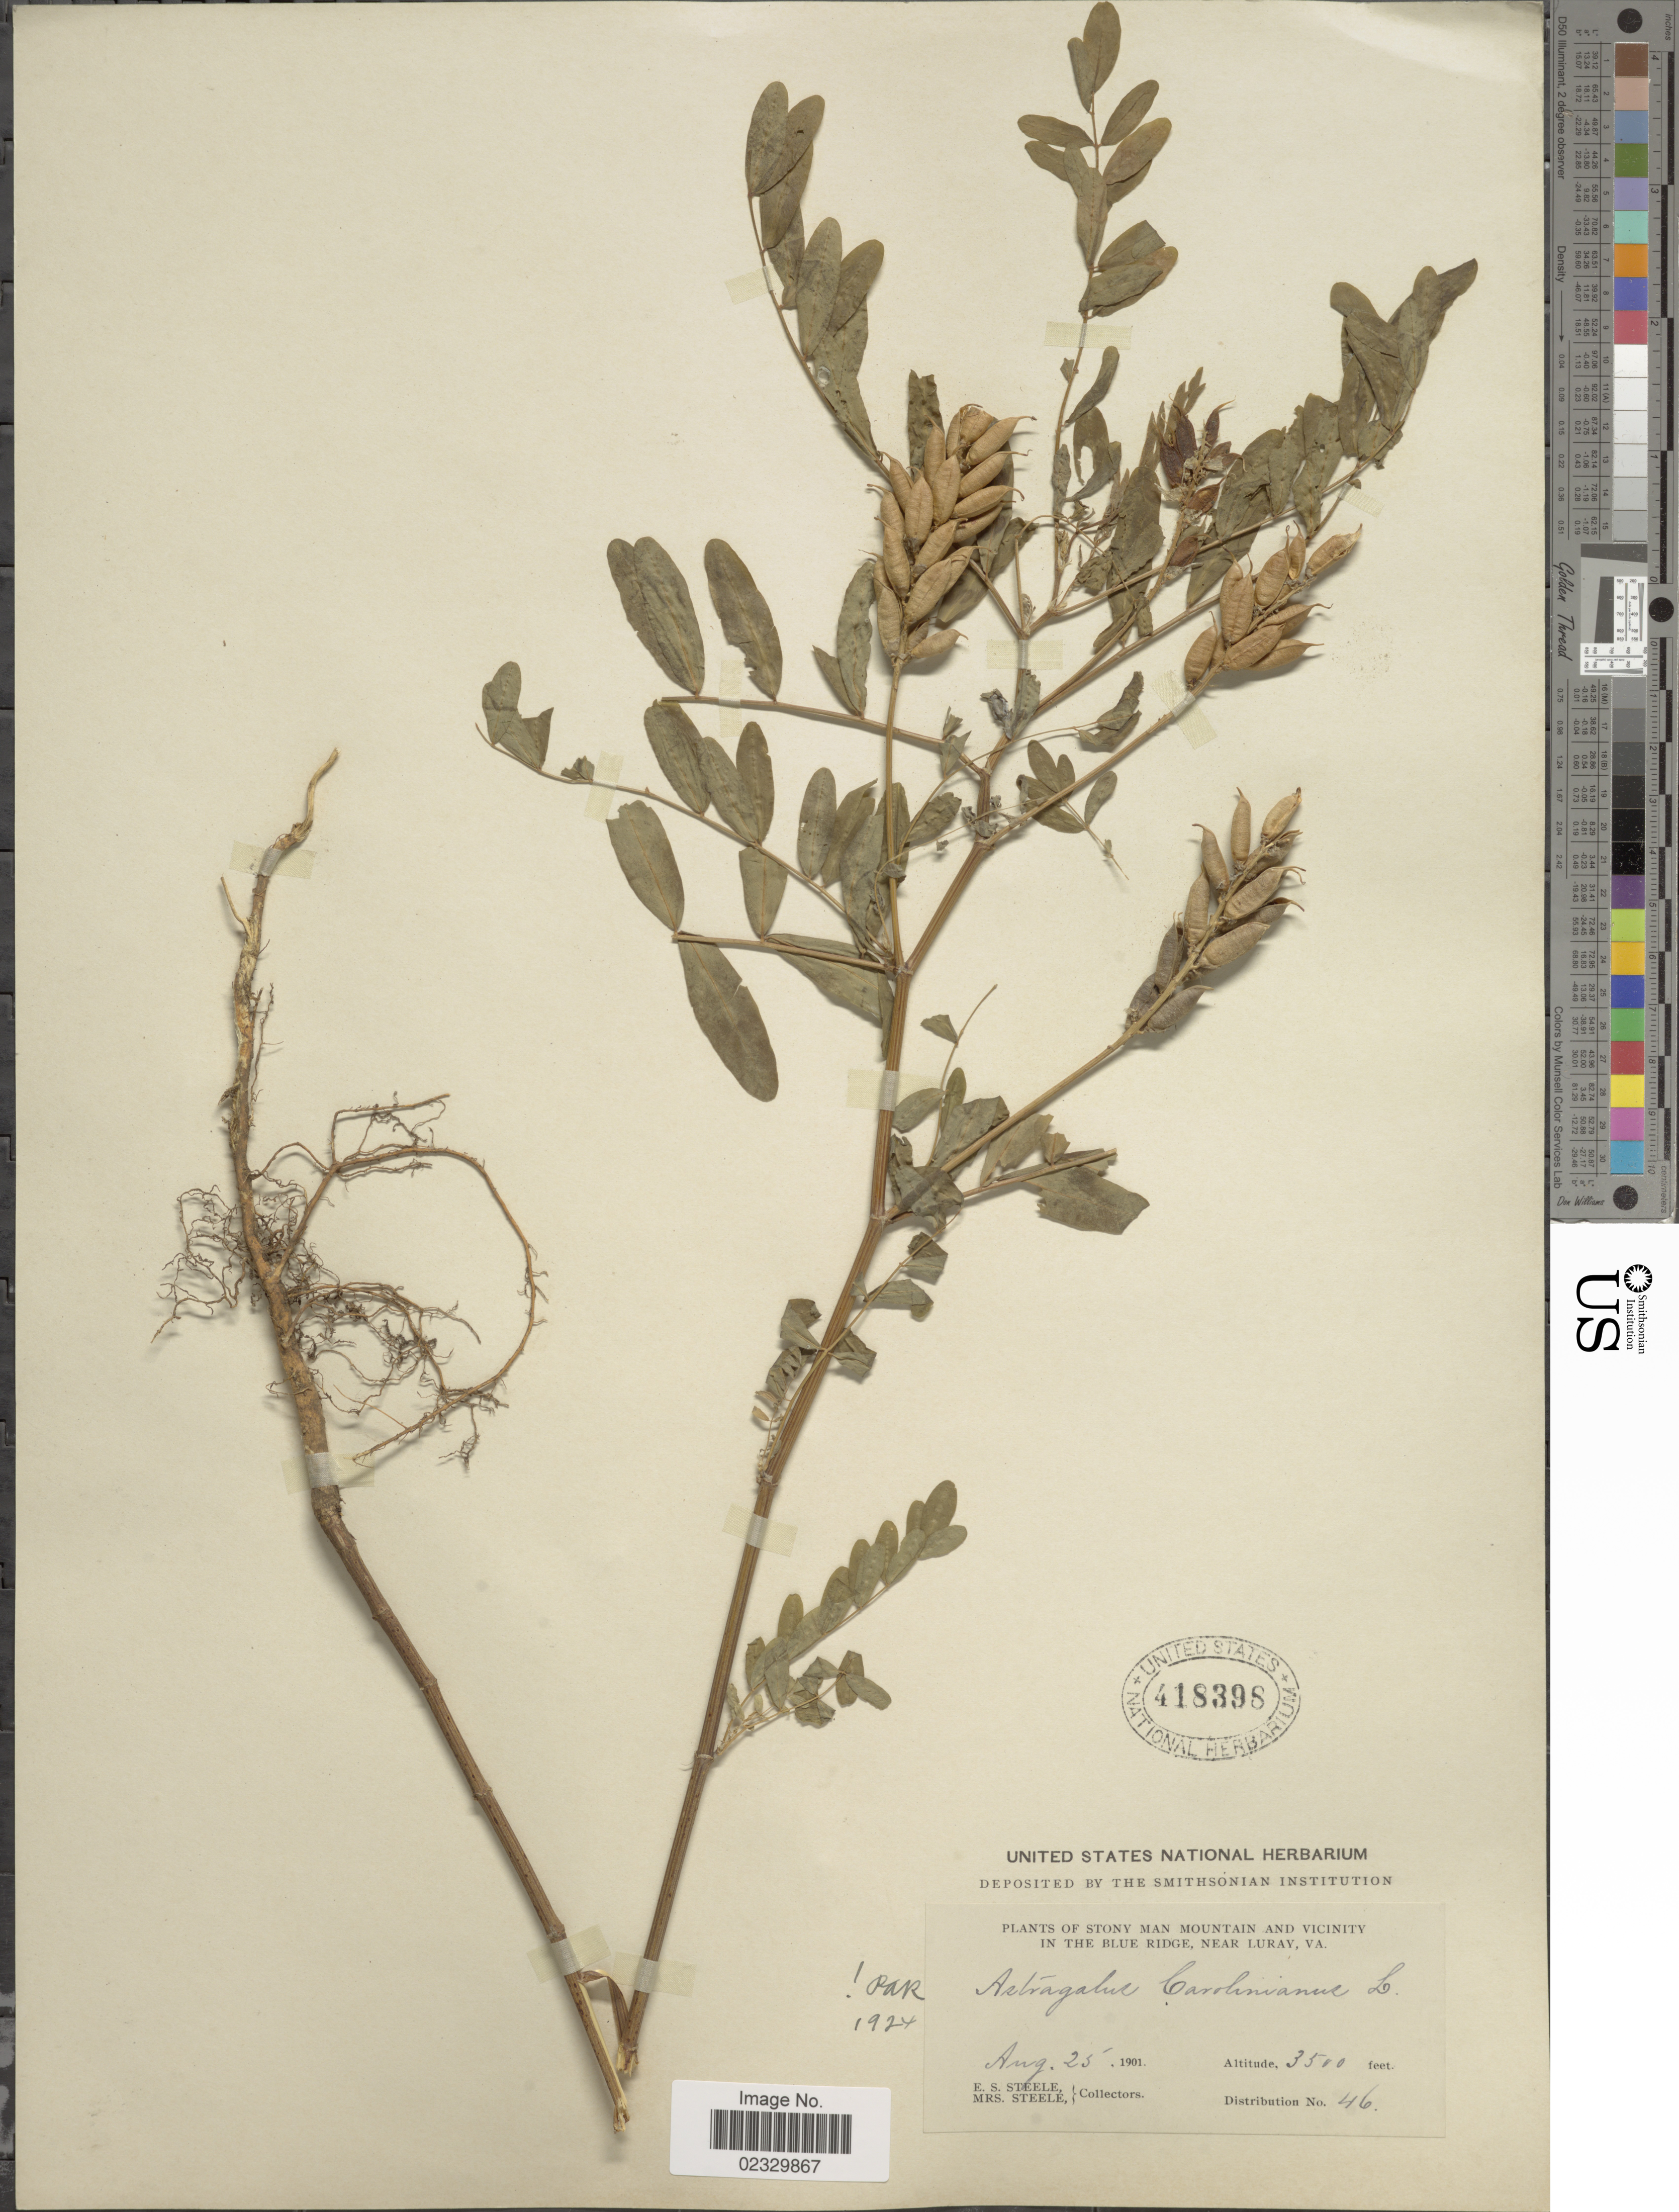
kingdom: Plantae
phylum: Tracheophyta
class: Magnoliopsida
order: Fabales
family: Fabaceae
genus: Astragalus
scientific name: Astragalus canadensis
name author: L.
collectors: E. Steele & Mrs. E. S. Steele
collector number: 46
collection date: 1901-08-25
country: United States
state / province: Virginia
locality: Stony Man Mountain and Vicinity in the blue ridge, near Luray, Va.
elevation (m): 1067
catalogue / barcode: US 418398